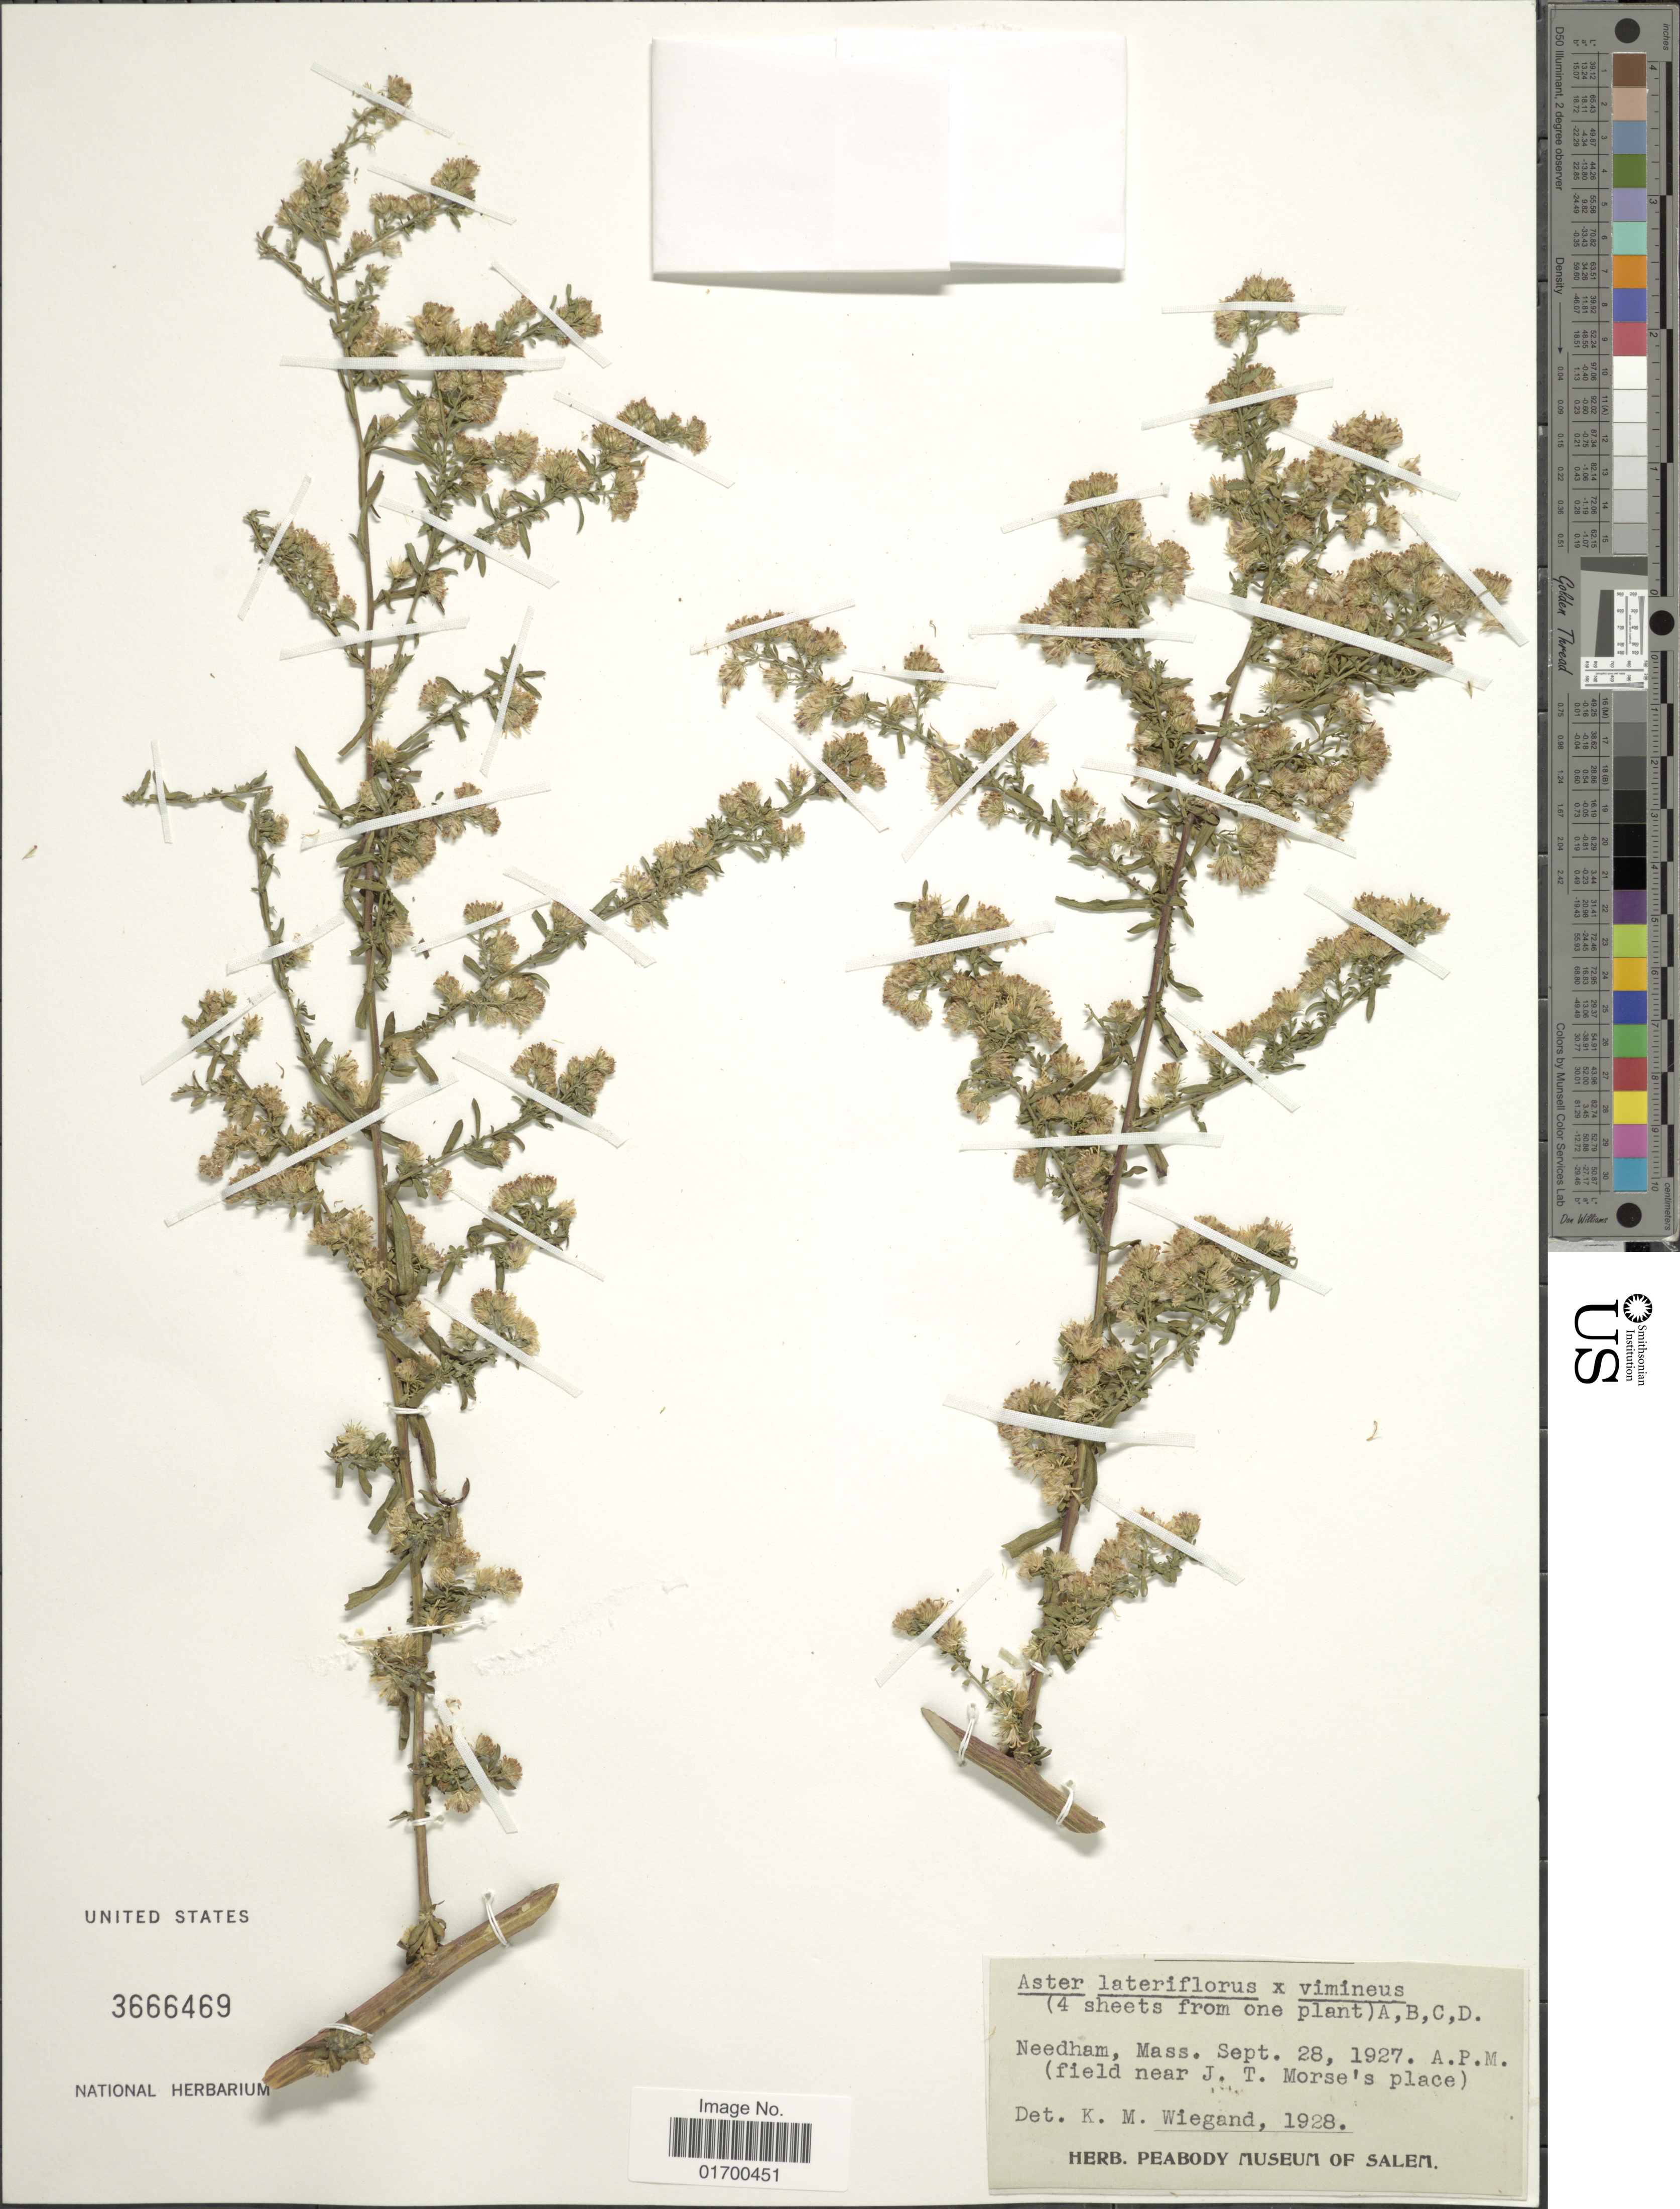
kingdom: Plantae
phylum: Tracheophyta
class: Magnoliopsida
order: Asterales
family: Asteraceae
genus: Symphyotrichum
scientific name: Symphyotrichum lateriflorum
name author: (L.) Á. Löve & D. Löve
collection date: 1927-09-28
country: United States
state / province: Massachusetts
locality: Needham, (field near J.T. Morse's place), Mass.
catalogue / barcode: US 3666469